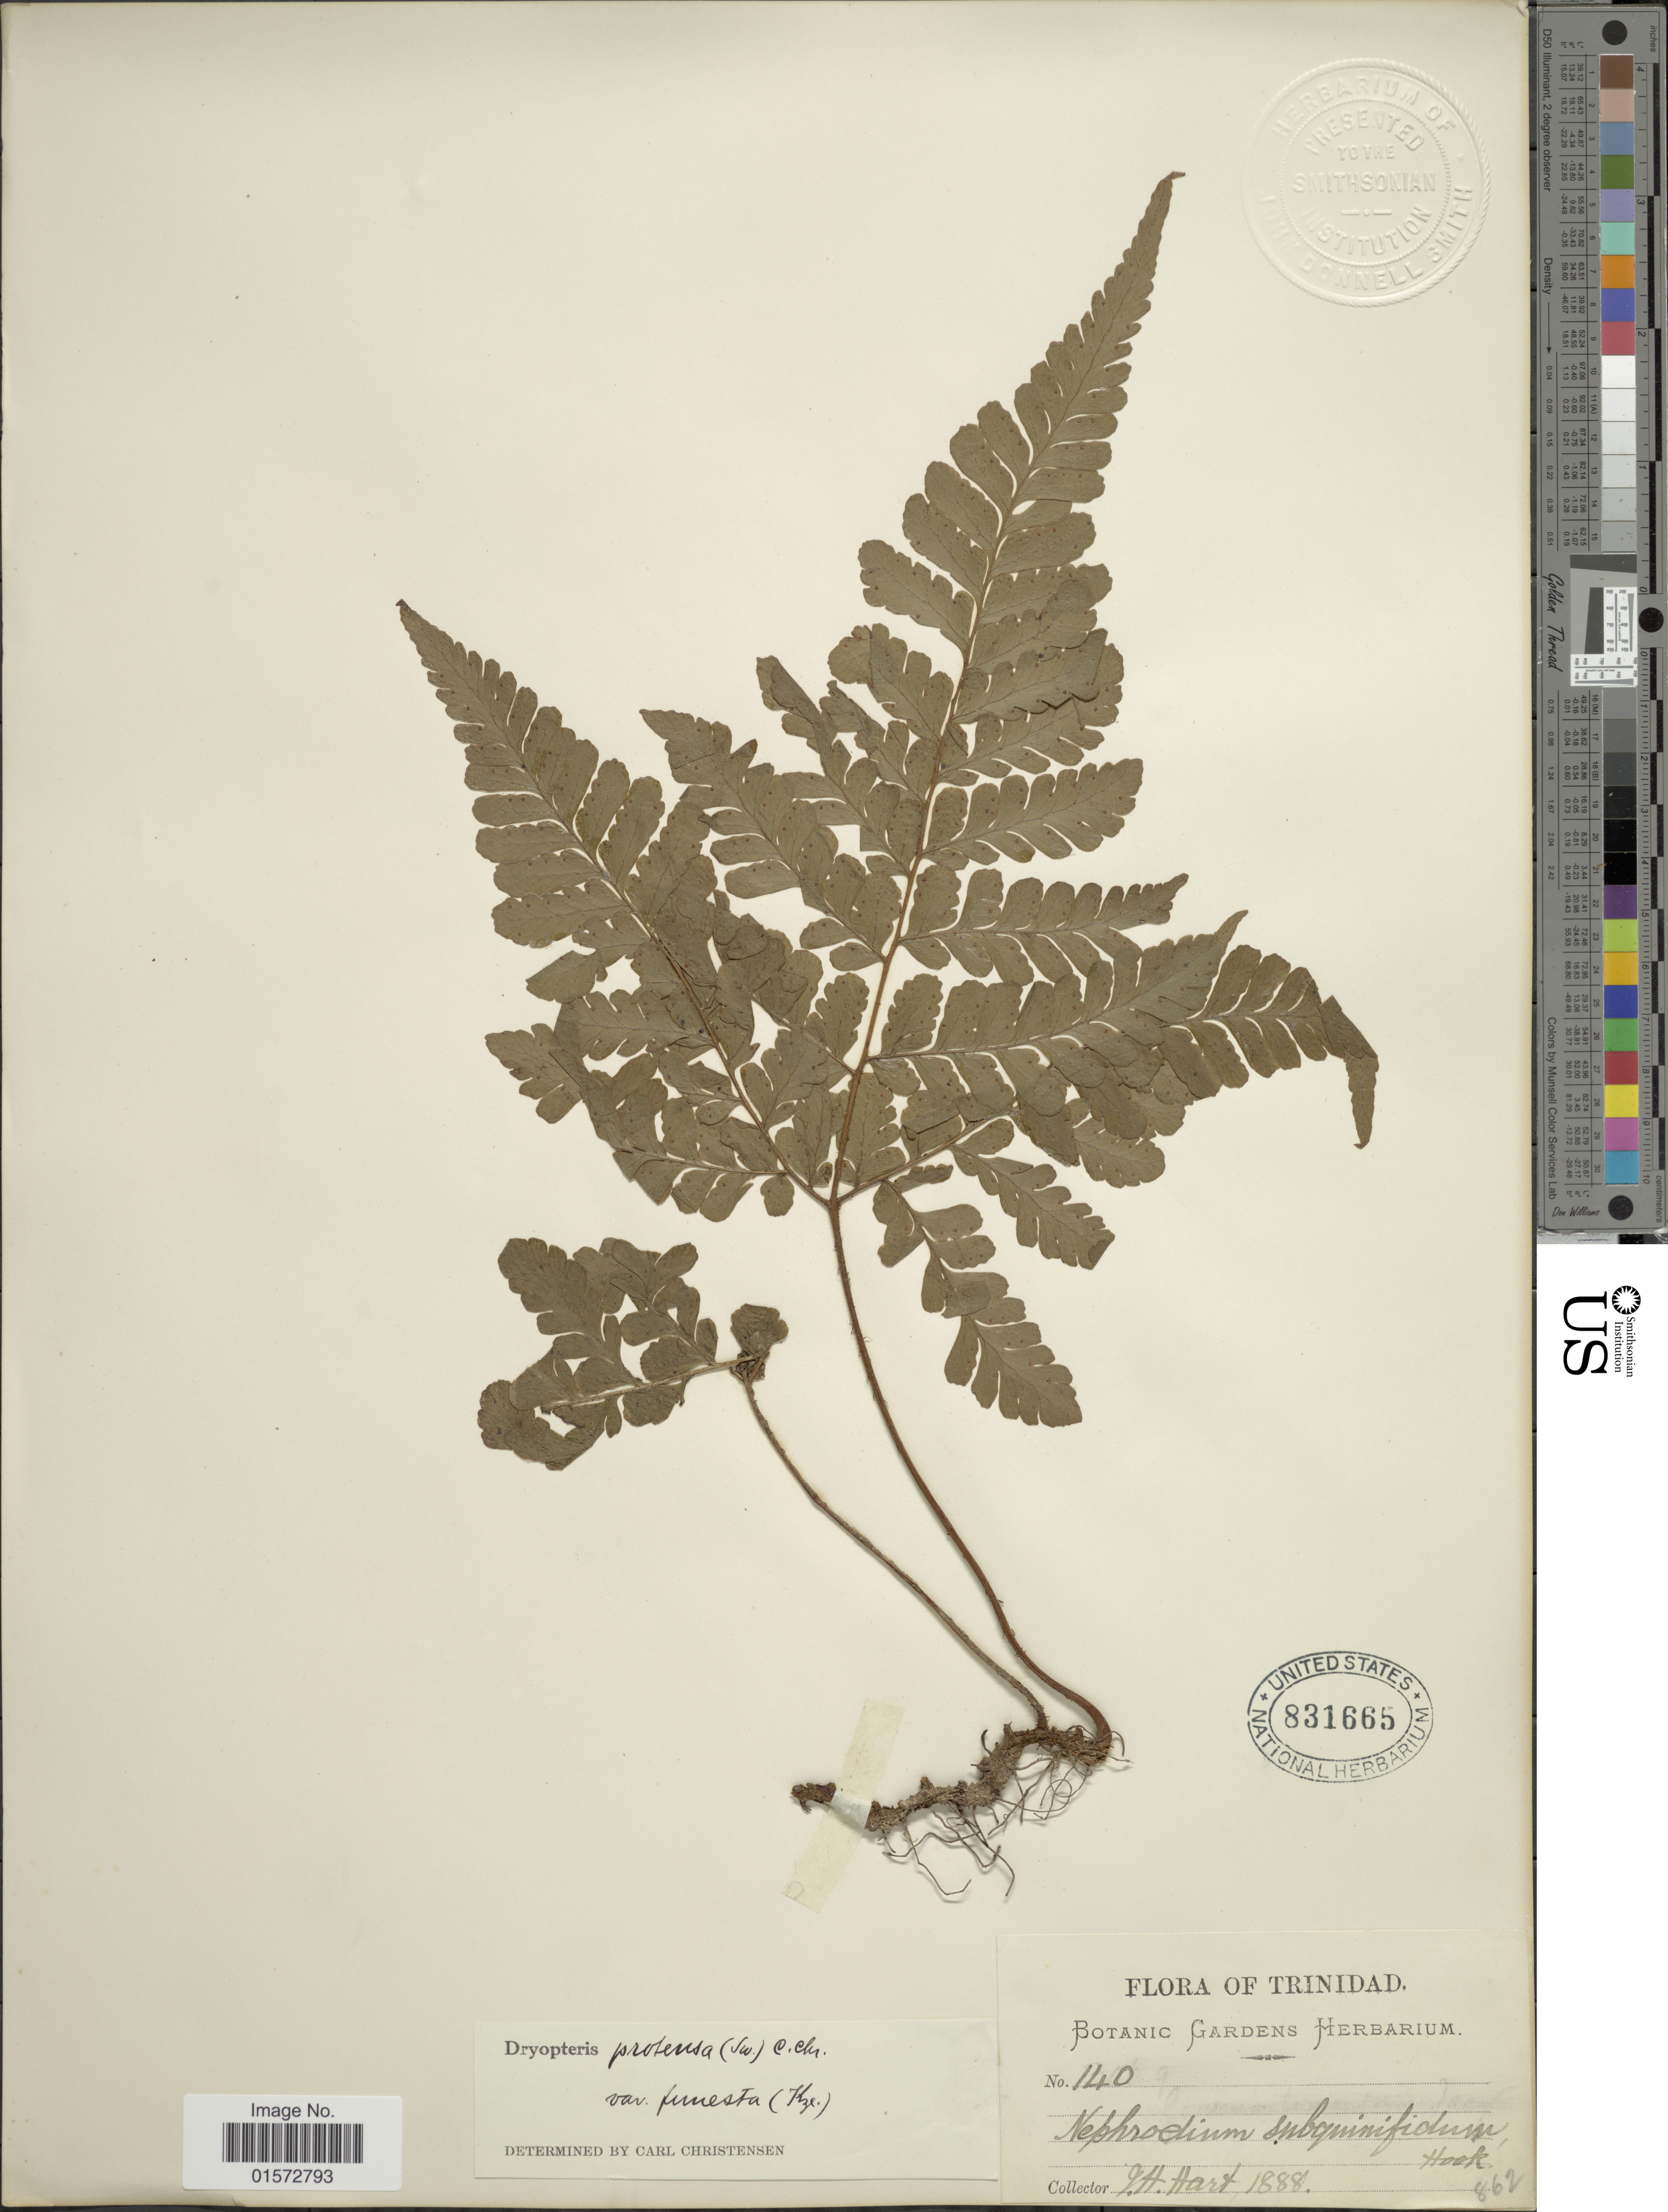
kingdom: Plantae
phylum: Tracheophyta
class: Polypodiopsida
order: Polypodiales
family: Tectariaceae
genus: Triplophyllum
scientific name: Triplophyllum funestum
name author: (Kunze) Holttum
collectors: J. H. Hart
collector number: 140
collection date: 1888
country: Trinidad and Tobago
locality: Trinidad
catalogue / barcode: US 831665